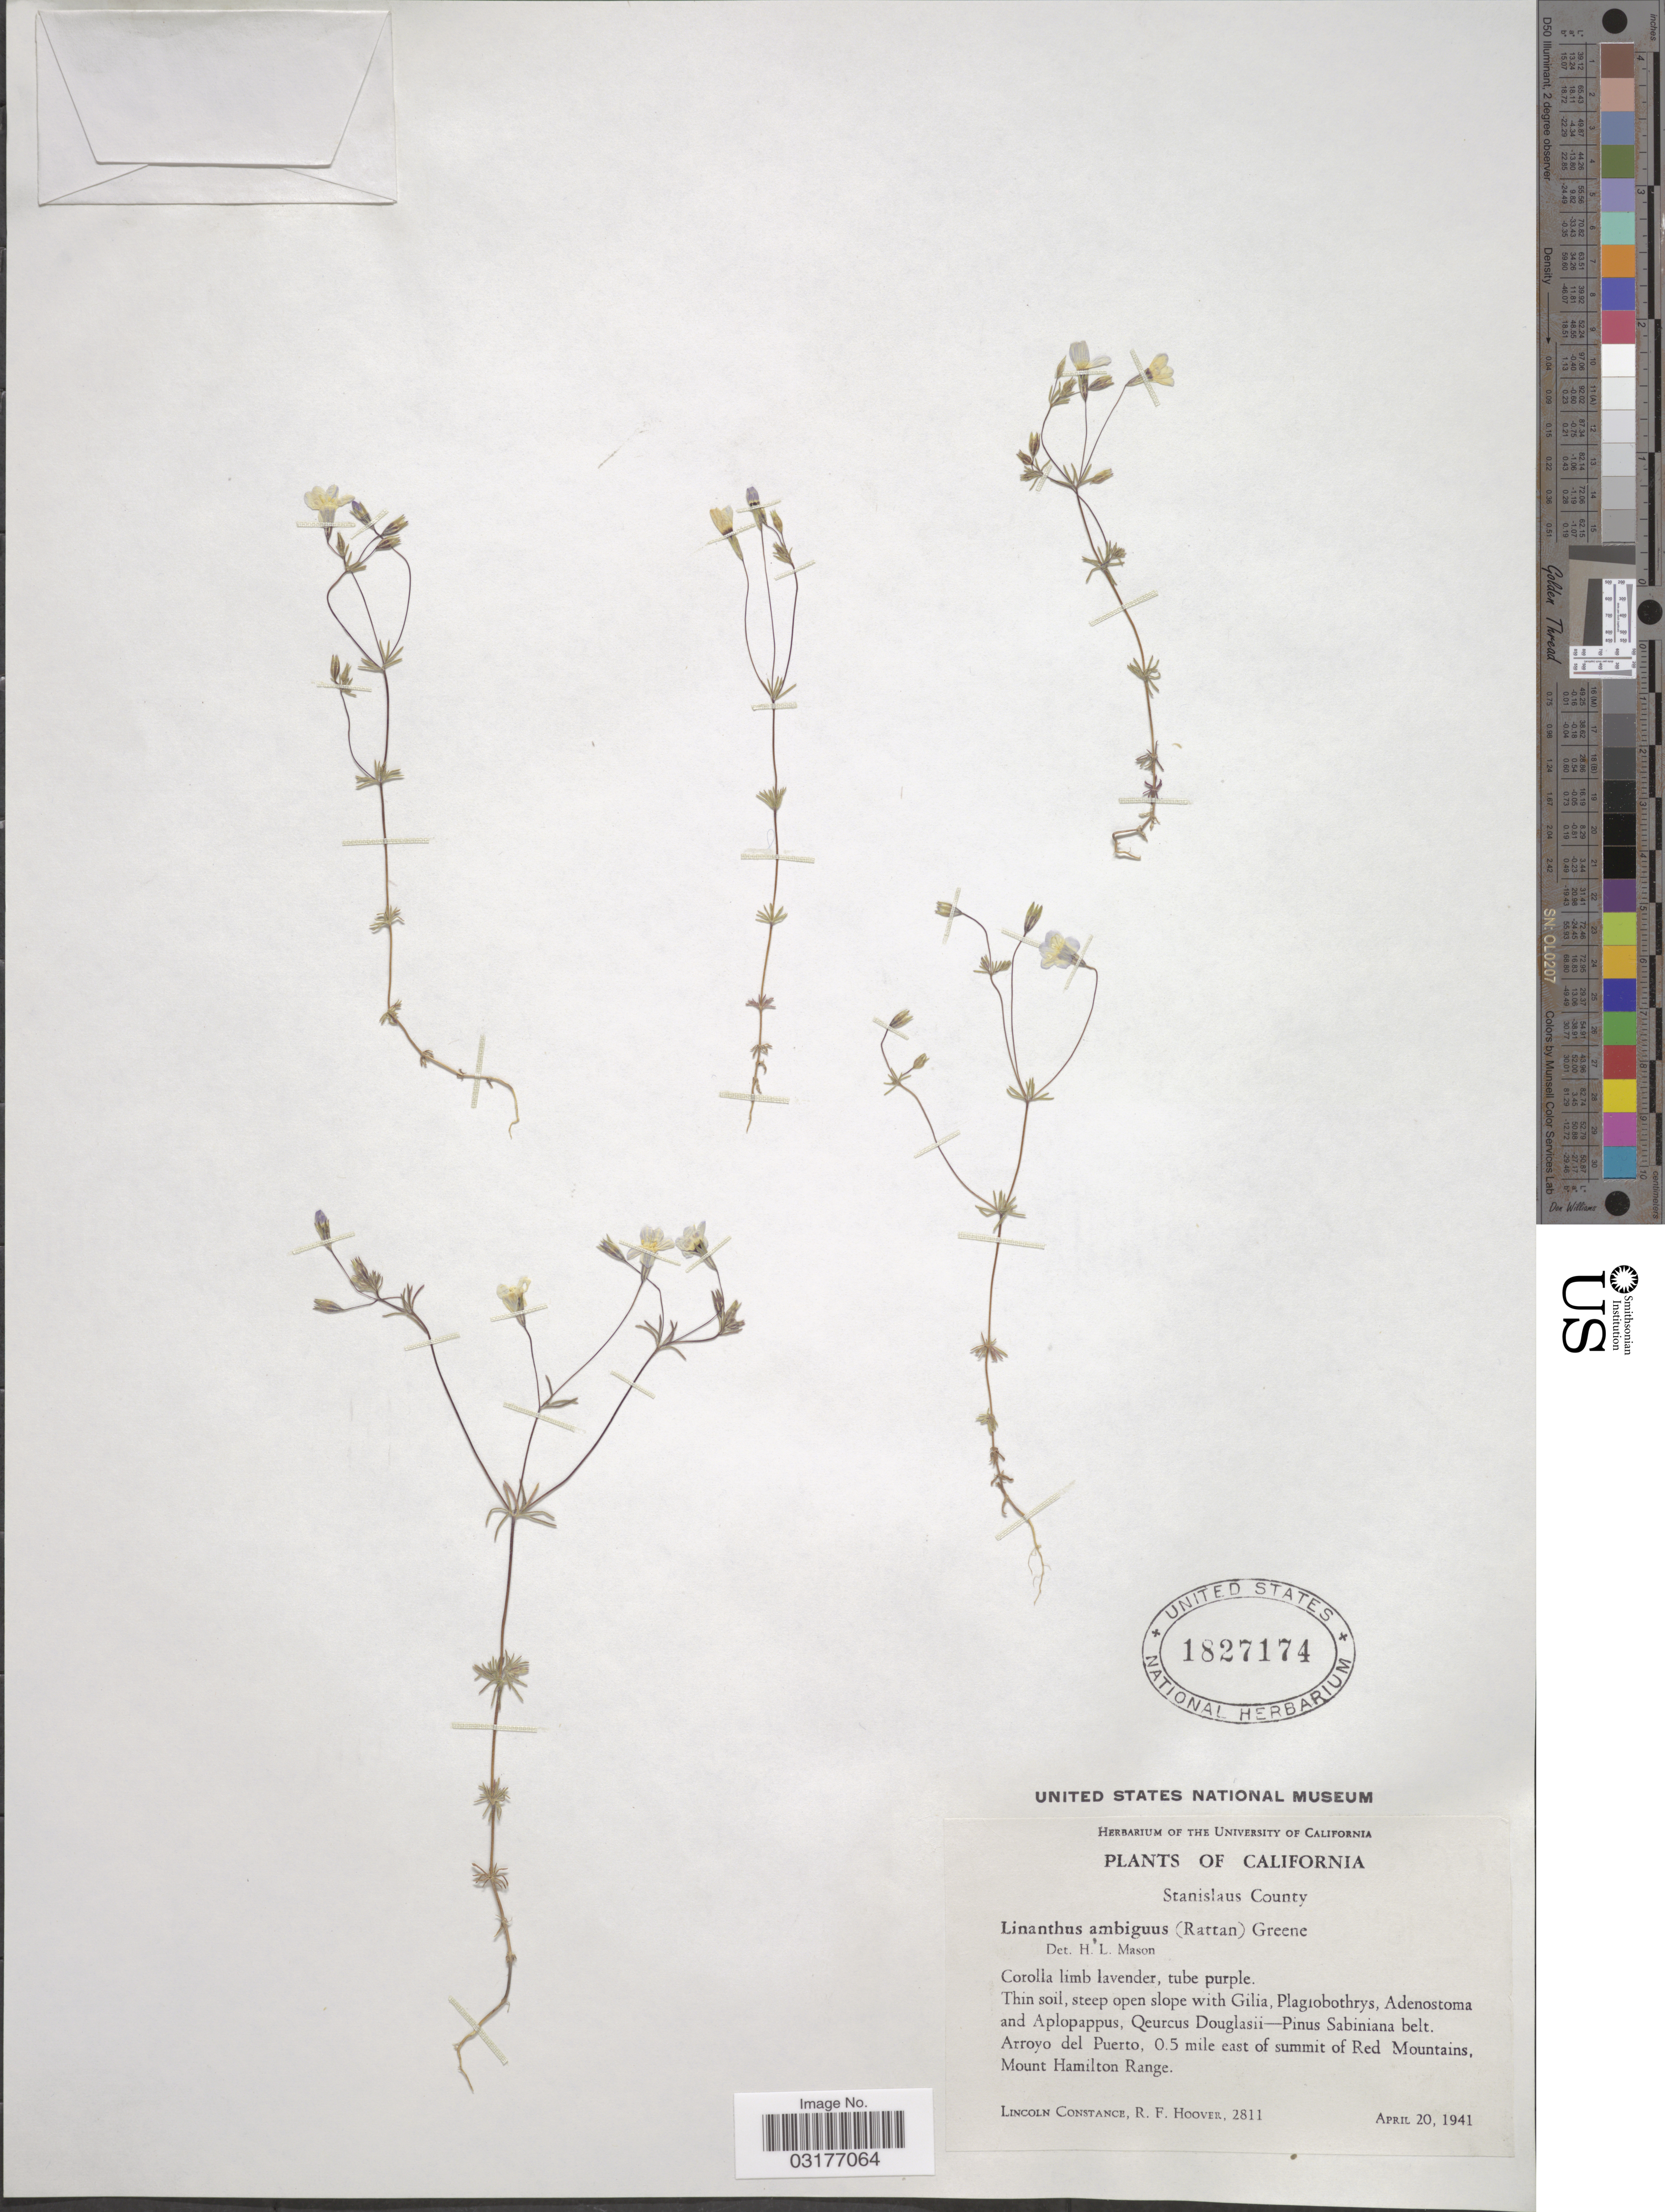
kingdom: Plantae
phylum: Tracheophyta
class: Magnoliopsida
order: Ericales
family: Polemoniaceae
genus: Leptosiphon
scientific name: Leptosiphon ambiguus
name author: (Rattan) J.M. Porter & L.A. Johnson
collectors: L. Constance & R. F. Hoover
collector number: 2811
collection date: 1941-04-20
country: United States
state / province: California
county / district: Stanislaus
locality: Stanislaus County. Arroyo del Puerto, 0.5 mile east of summit of Red Mountains, Mount Hamilton Range.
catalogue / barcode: US 1827174